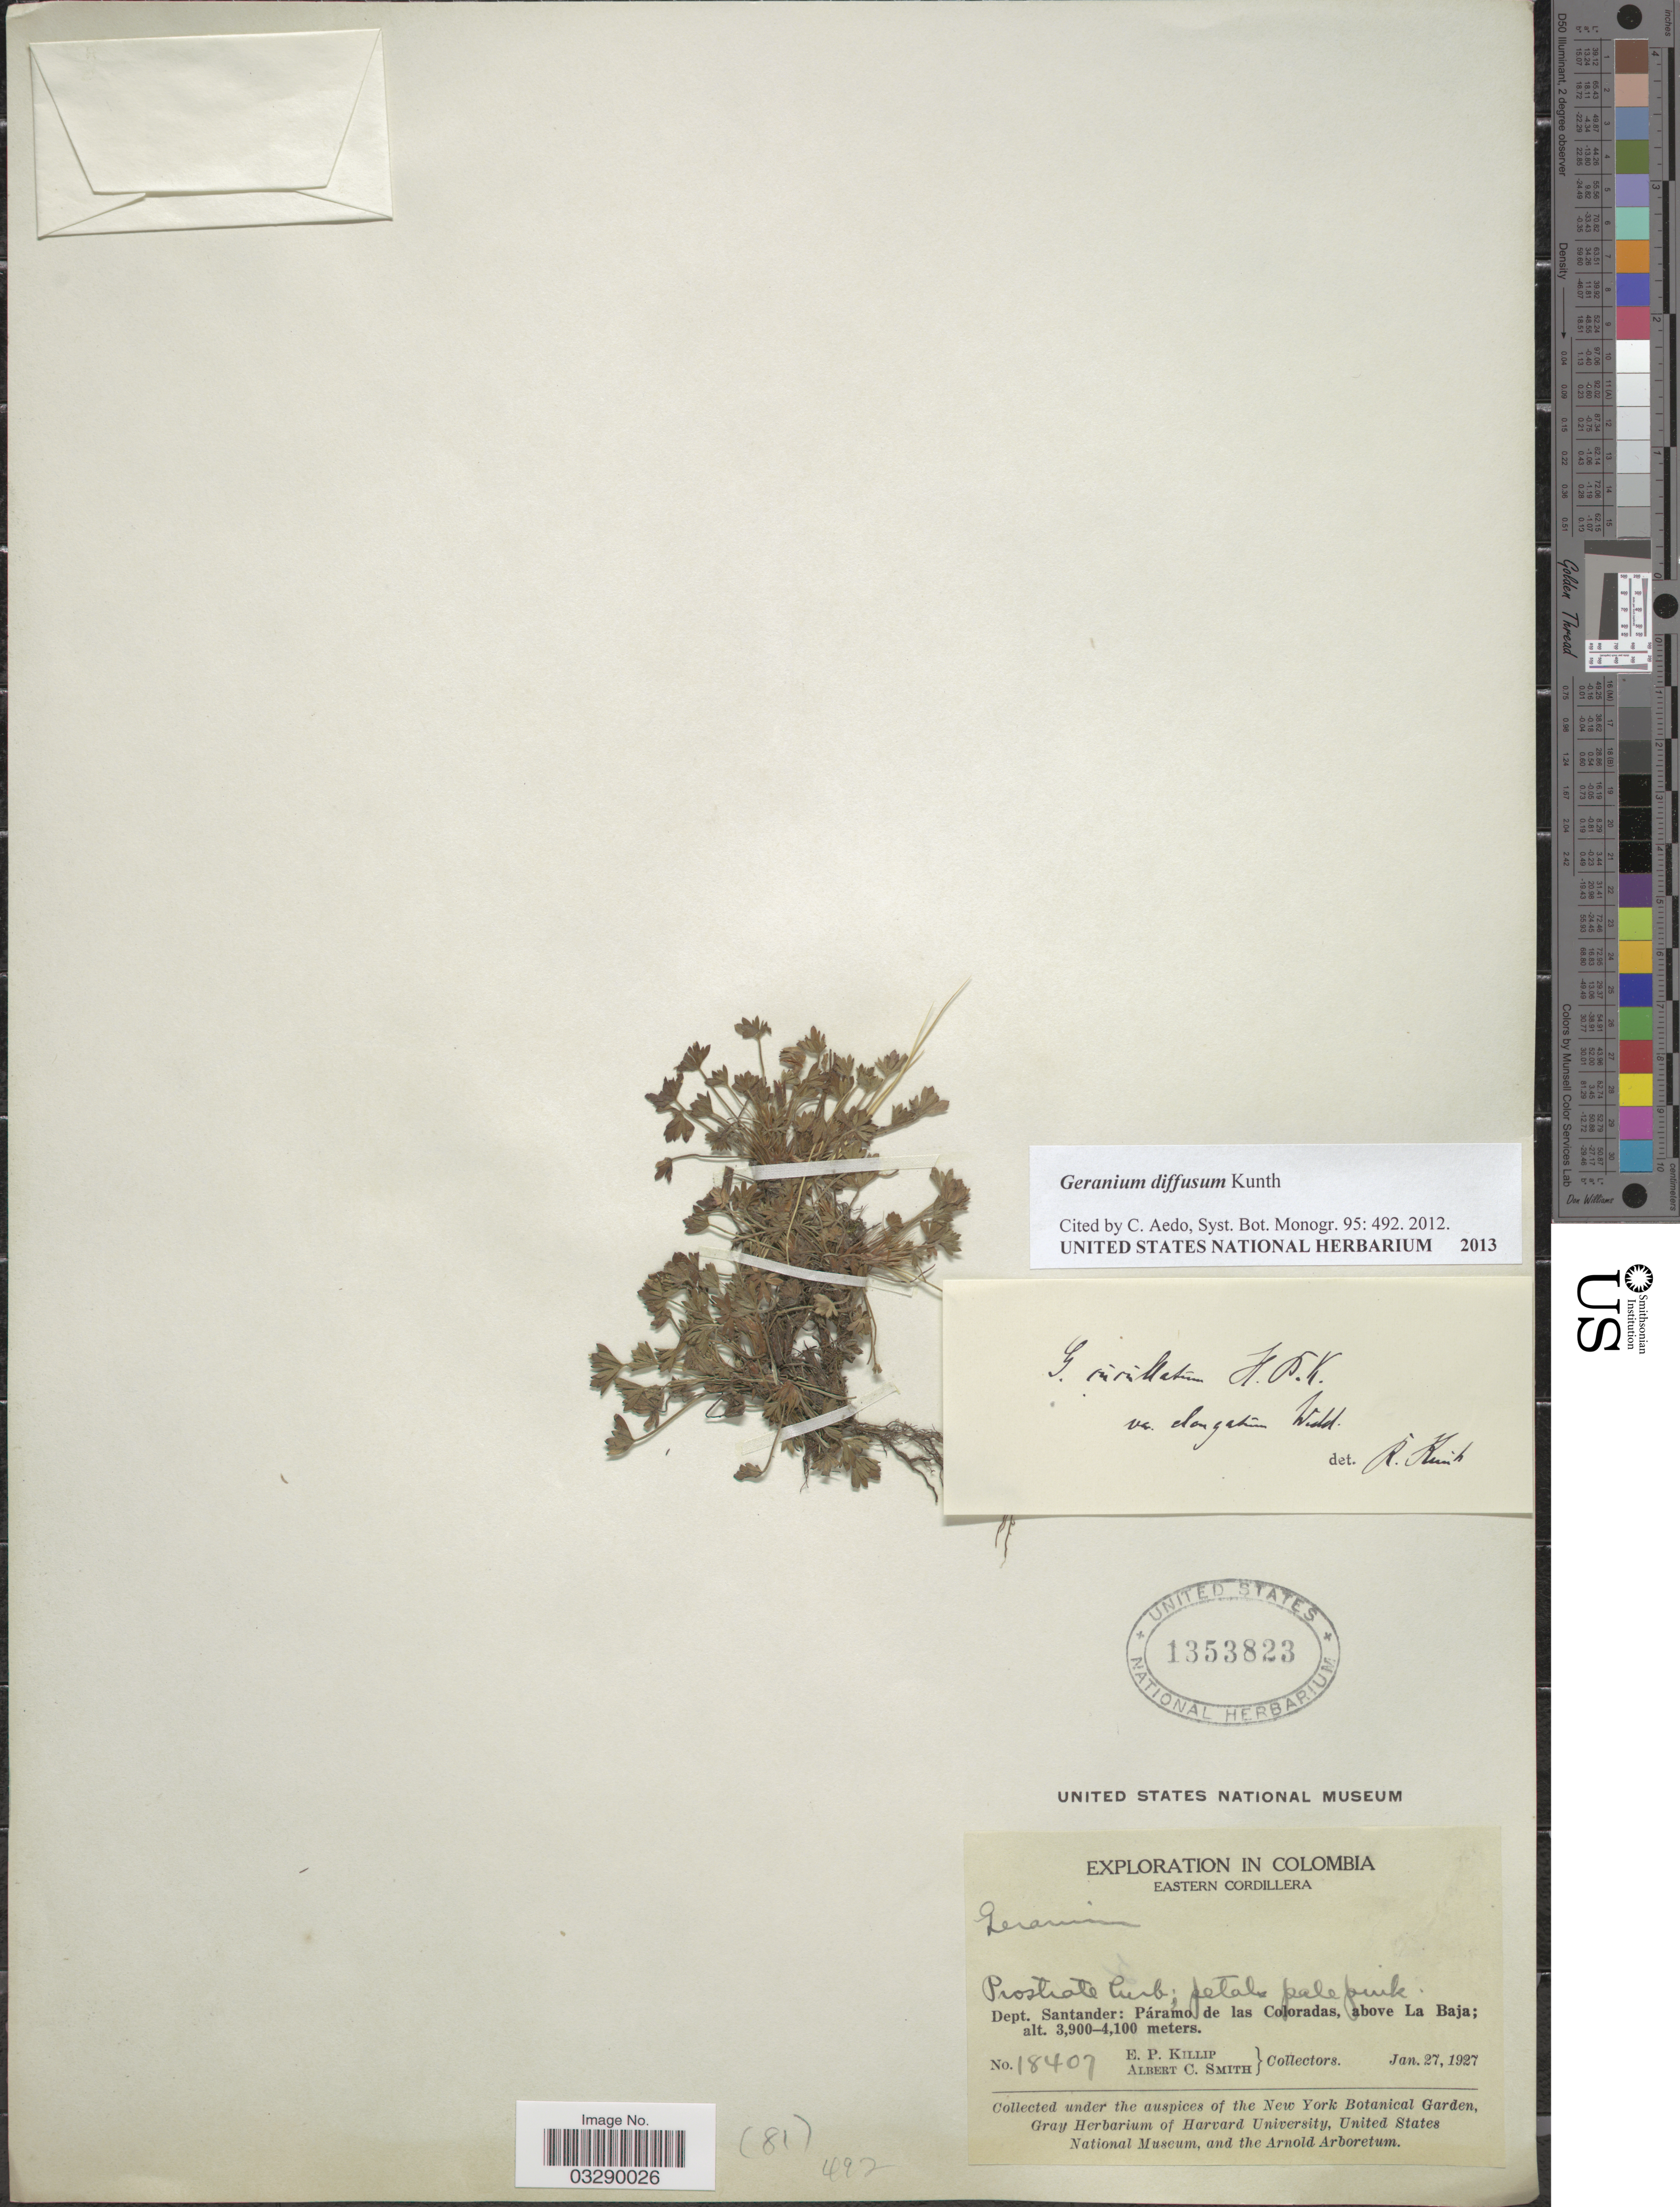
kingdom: Plantae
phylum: Tracheophyta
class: Magnoliopsida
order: Geraniales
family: Geraniaceae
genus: Geranium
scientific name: Geranium diffusum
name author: Kunth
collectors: E. P. Killip & A. C. Smith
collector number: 18407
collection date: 1927-01-27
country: Colombia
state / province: Santander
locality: Eastern Cordillera. Dept. Santander: Páramo de las Coloradas, above La Baja.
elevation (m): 3900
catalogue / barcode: US 1353823